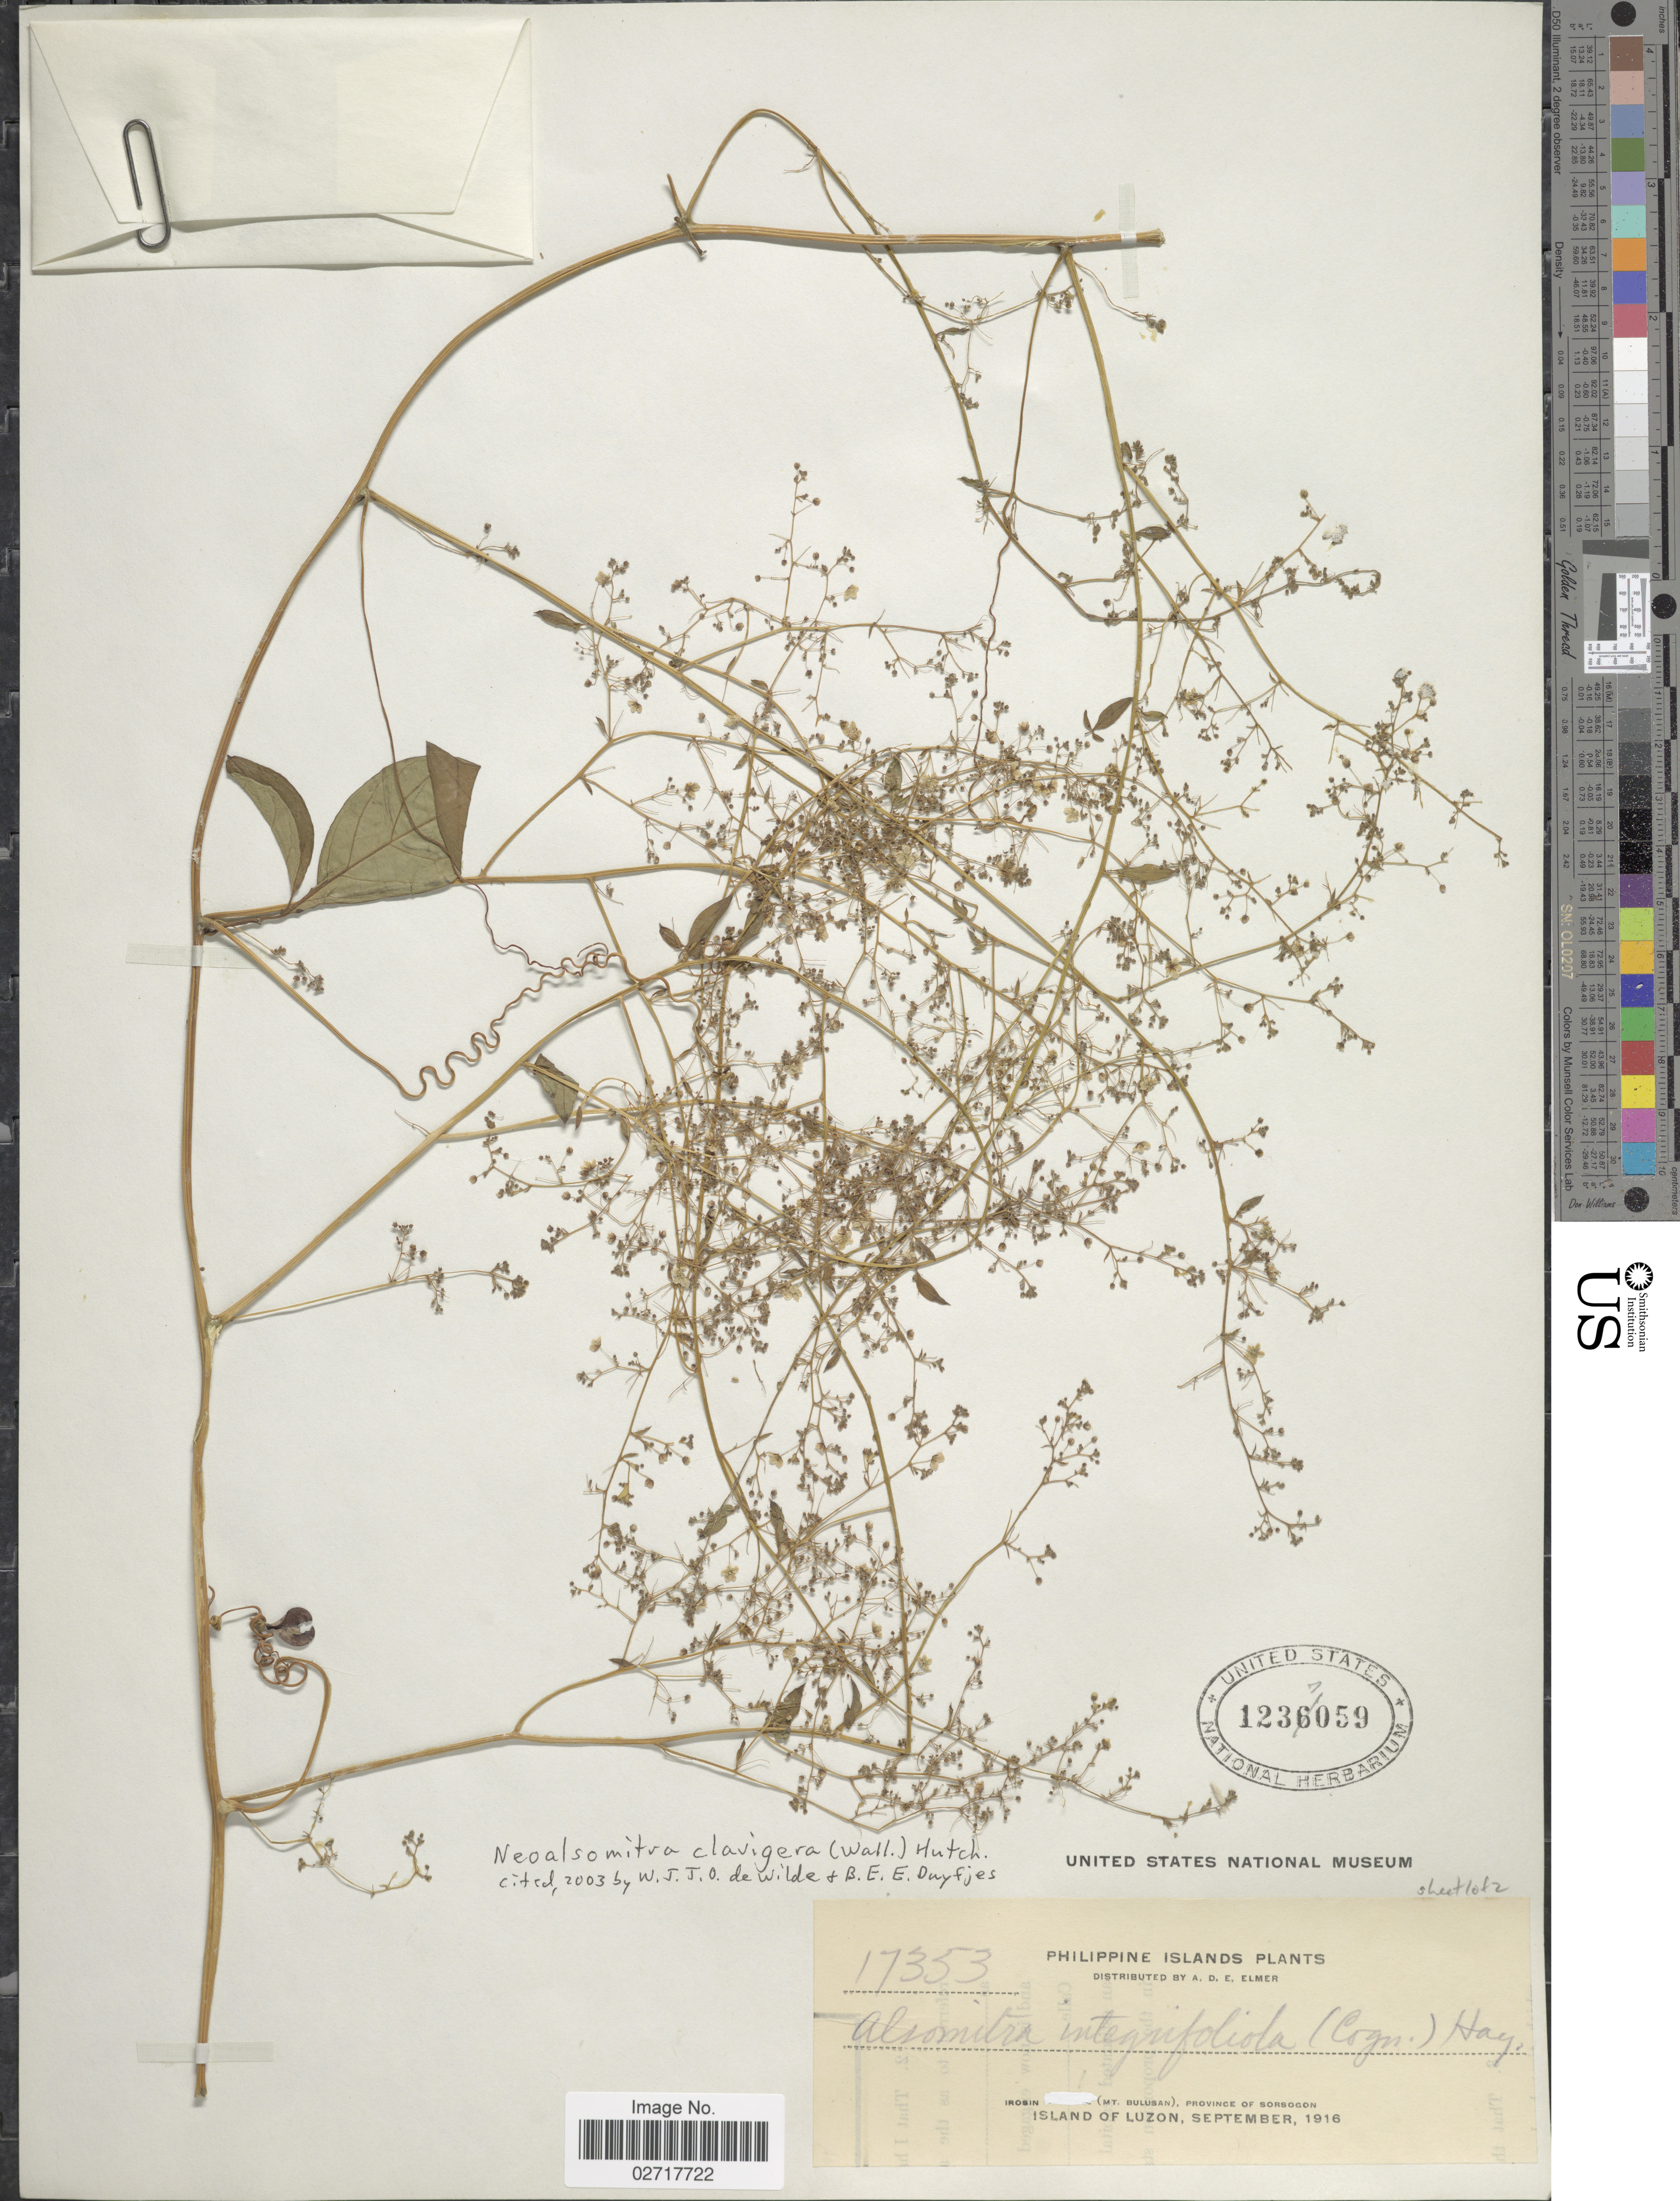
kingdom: Plantae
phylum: Tracheophyta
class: Magnoliopsida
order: Cucurbitales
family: Cucurbitaceae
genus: Neoalsomitra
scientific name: Neoalsomitra clavigera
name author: (M. Roem.) Hutch.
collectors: A. D. E. Elmer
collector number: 17353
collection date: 1916-09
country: Philippines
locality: Irosin (Mt. Bulusan) Province of Sorsogon. Island of Luzon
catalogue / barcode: US 1237059